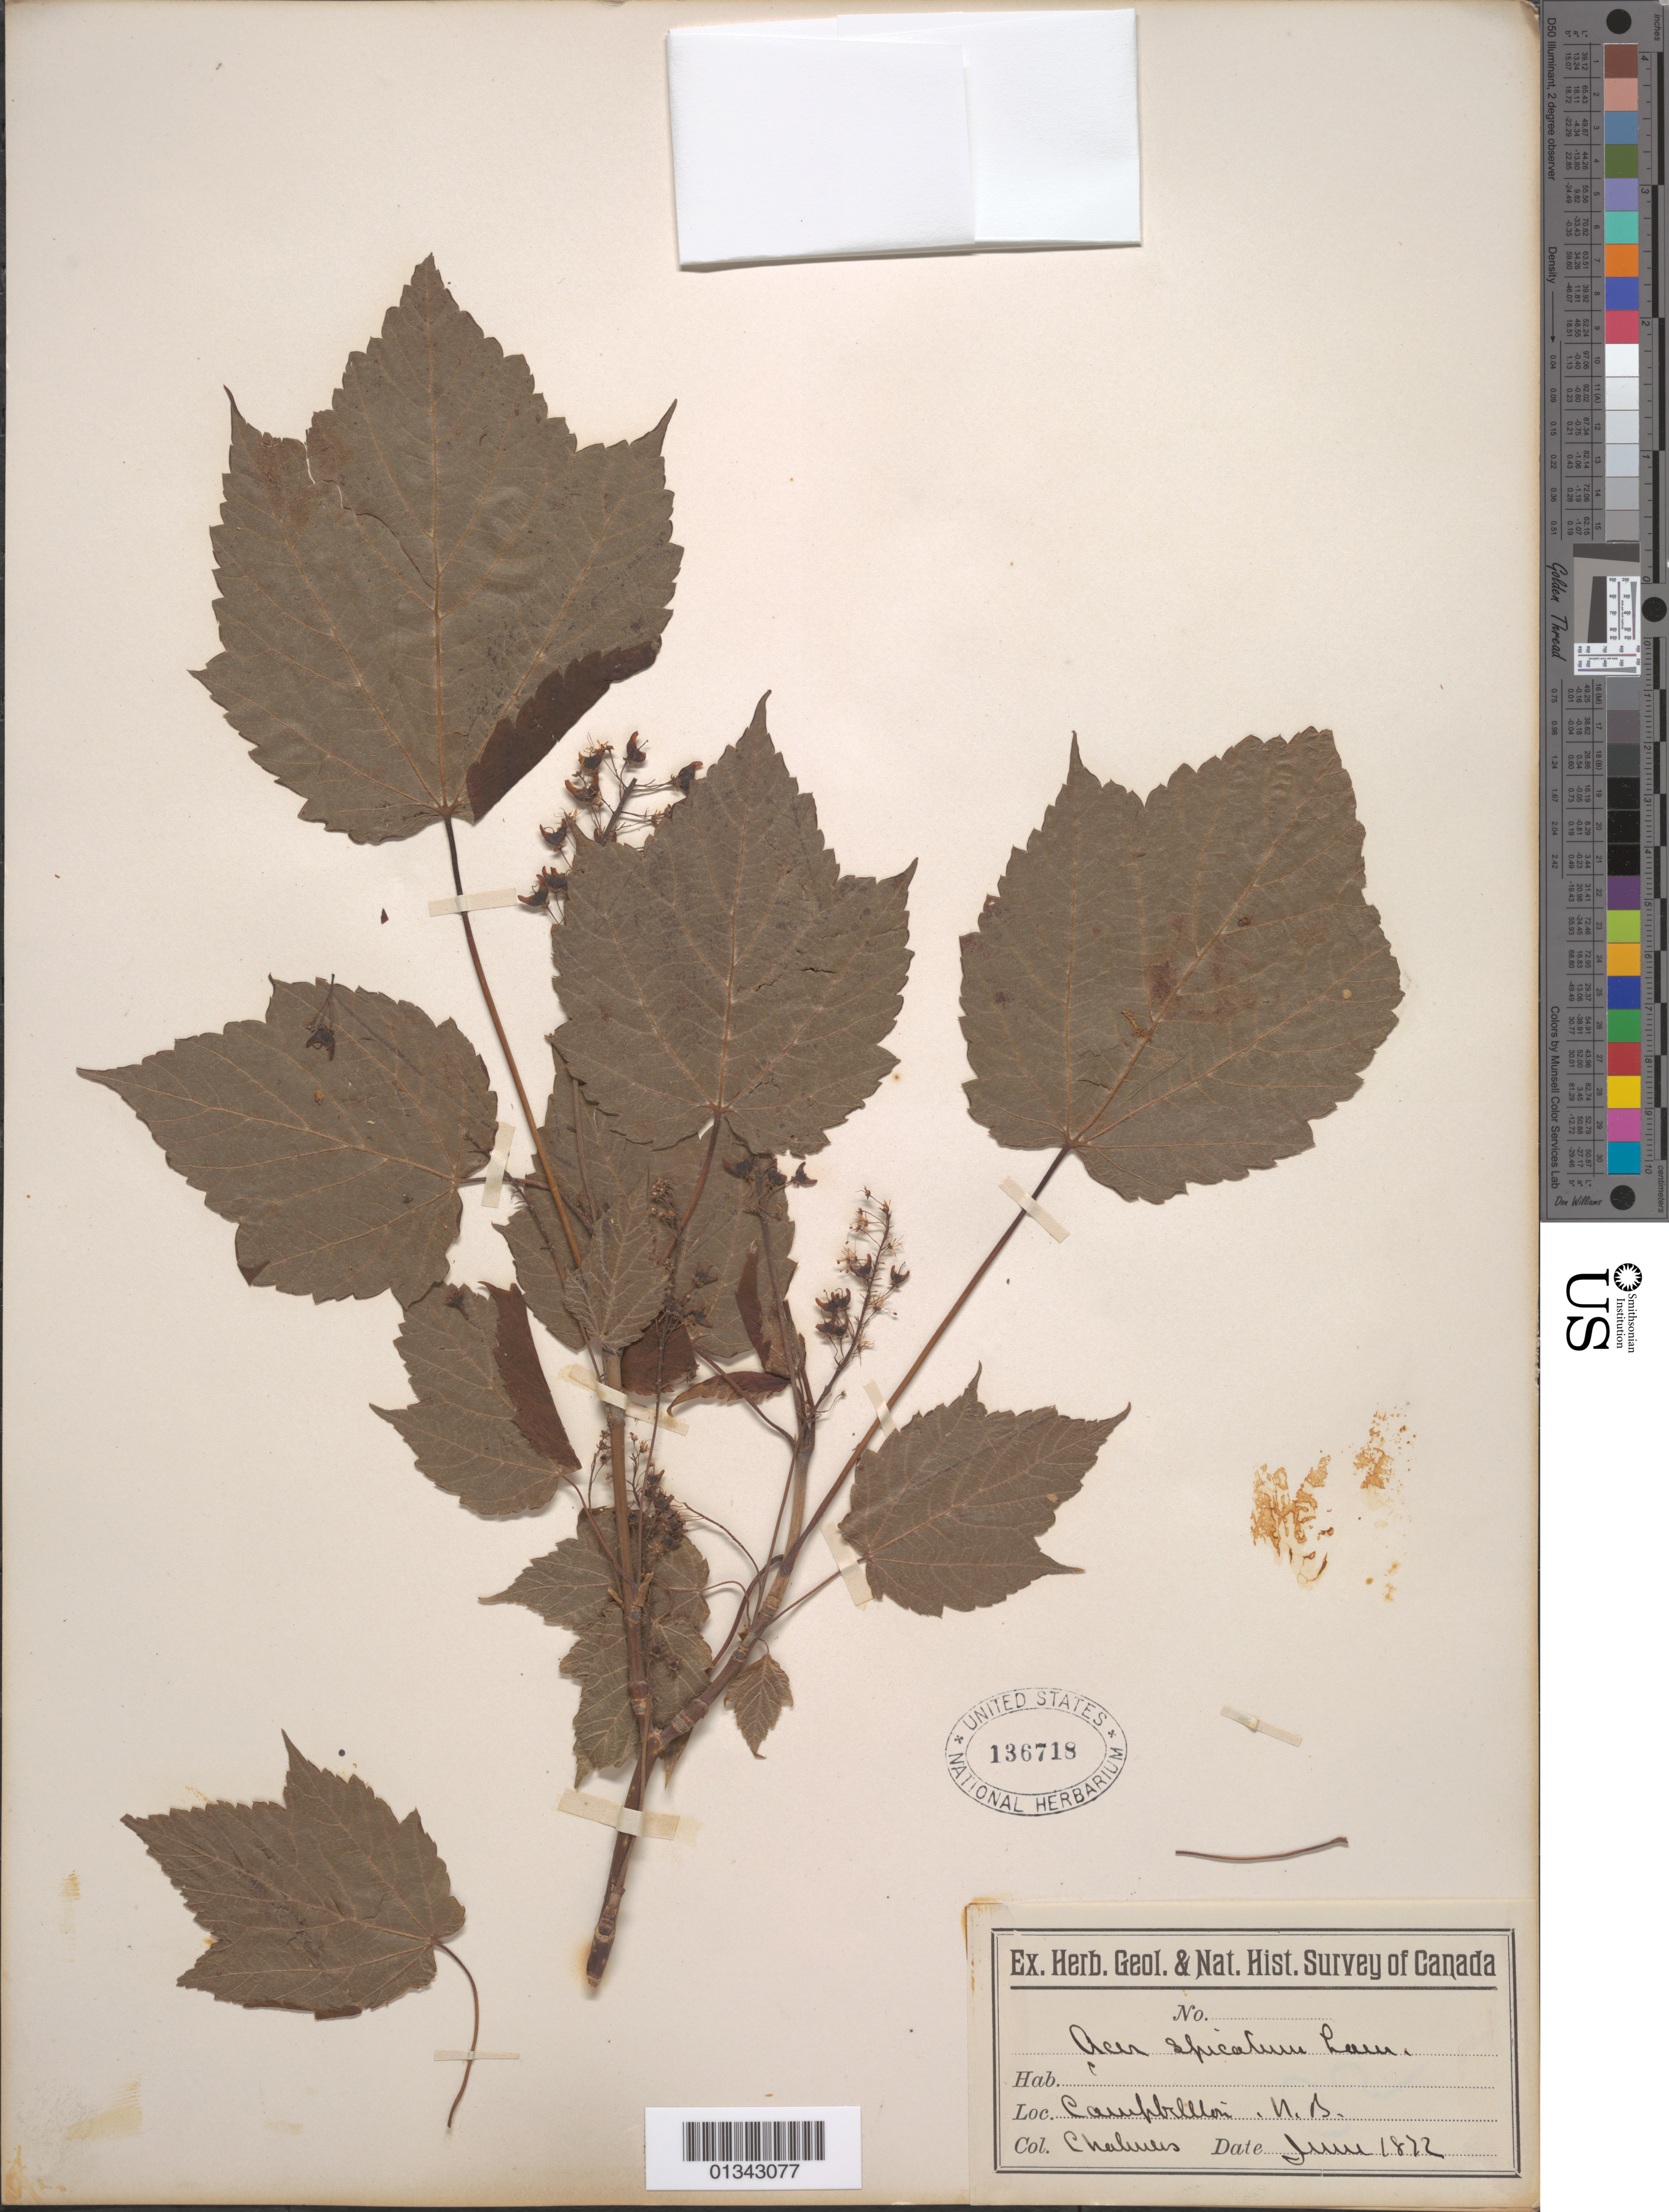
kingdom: Plantae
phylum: Tracheophyta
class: Magnoliopsida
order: Sapindales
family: Sapindaceae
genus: Acer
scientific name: Acer spicatum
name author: Lam.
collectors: -. Chalmers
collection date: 1872-06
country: Canada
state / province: New Brunswick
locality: Campbellton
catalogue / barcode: US 136718